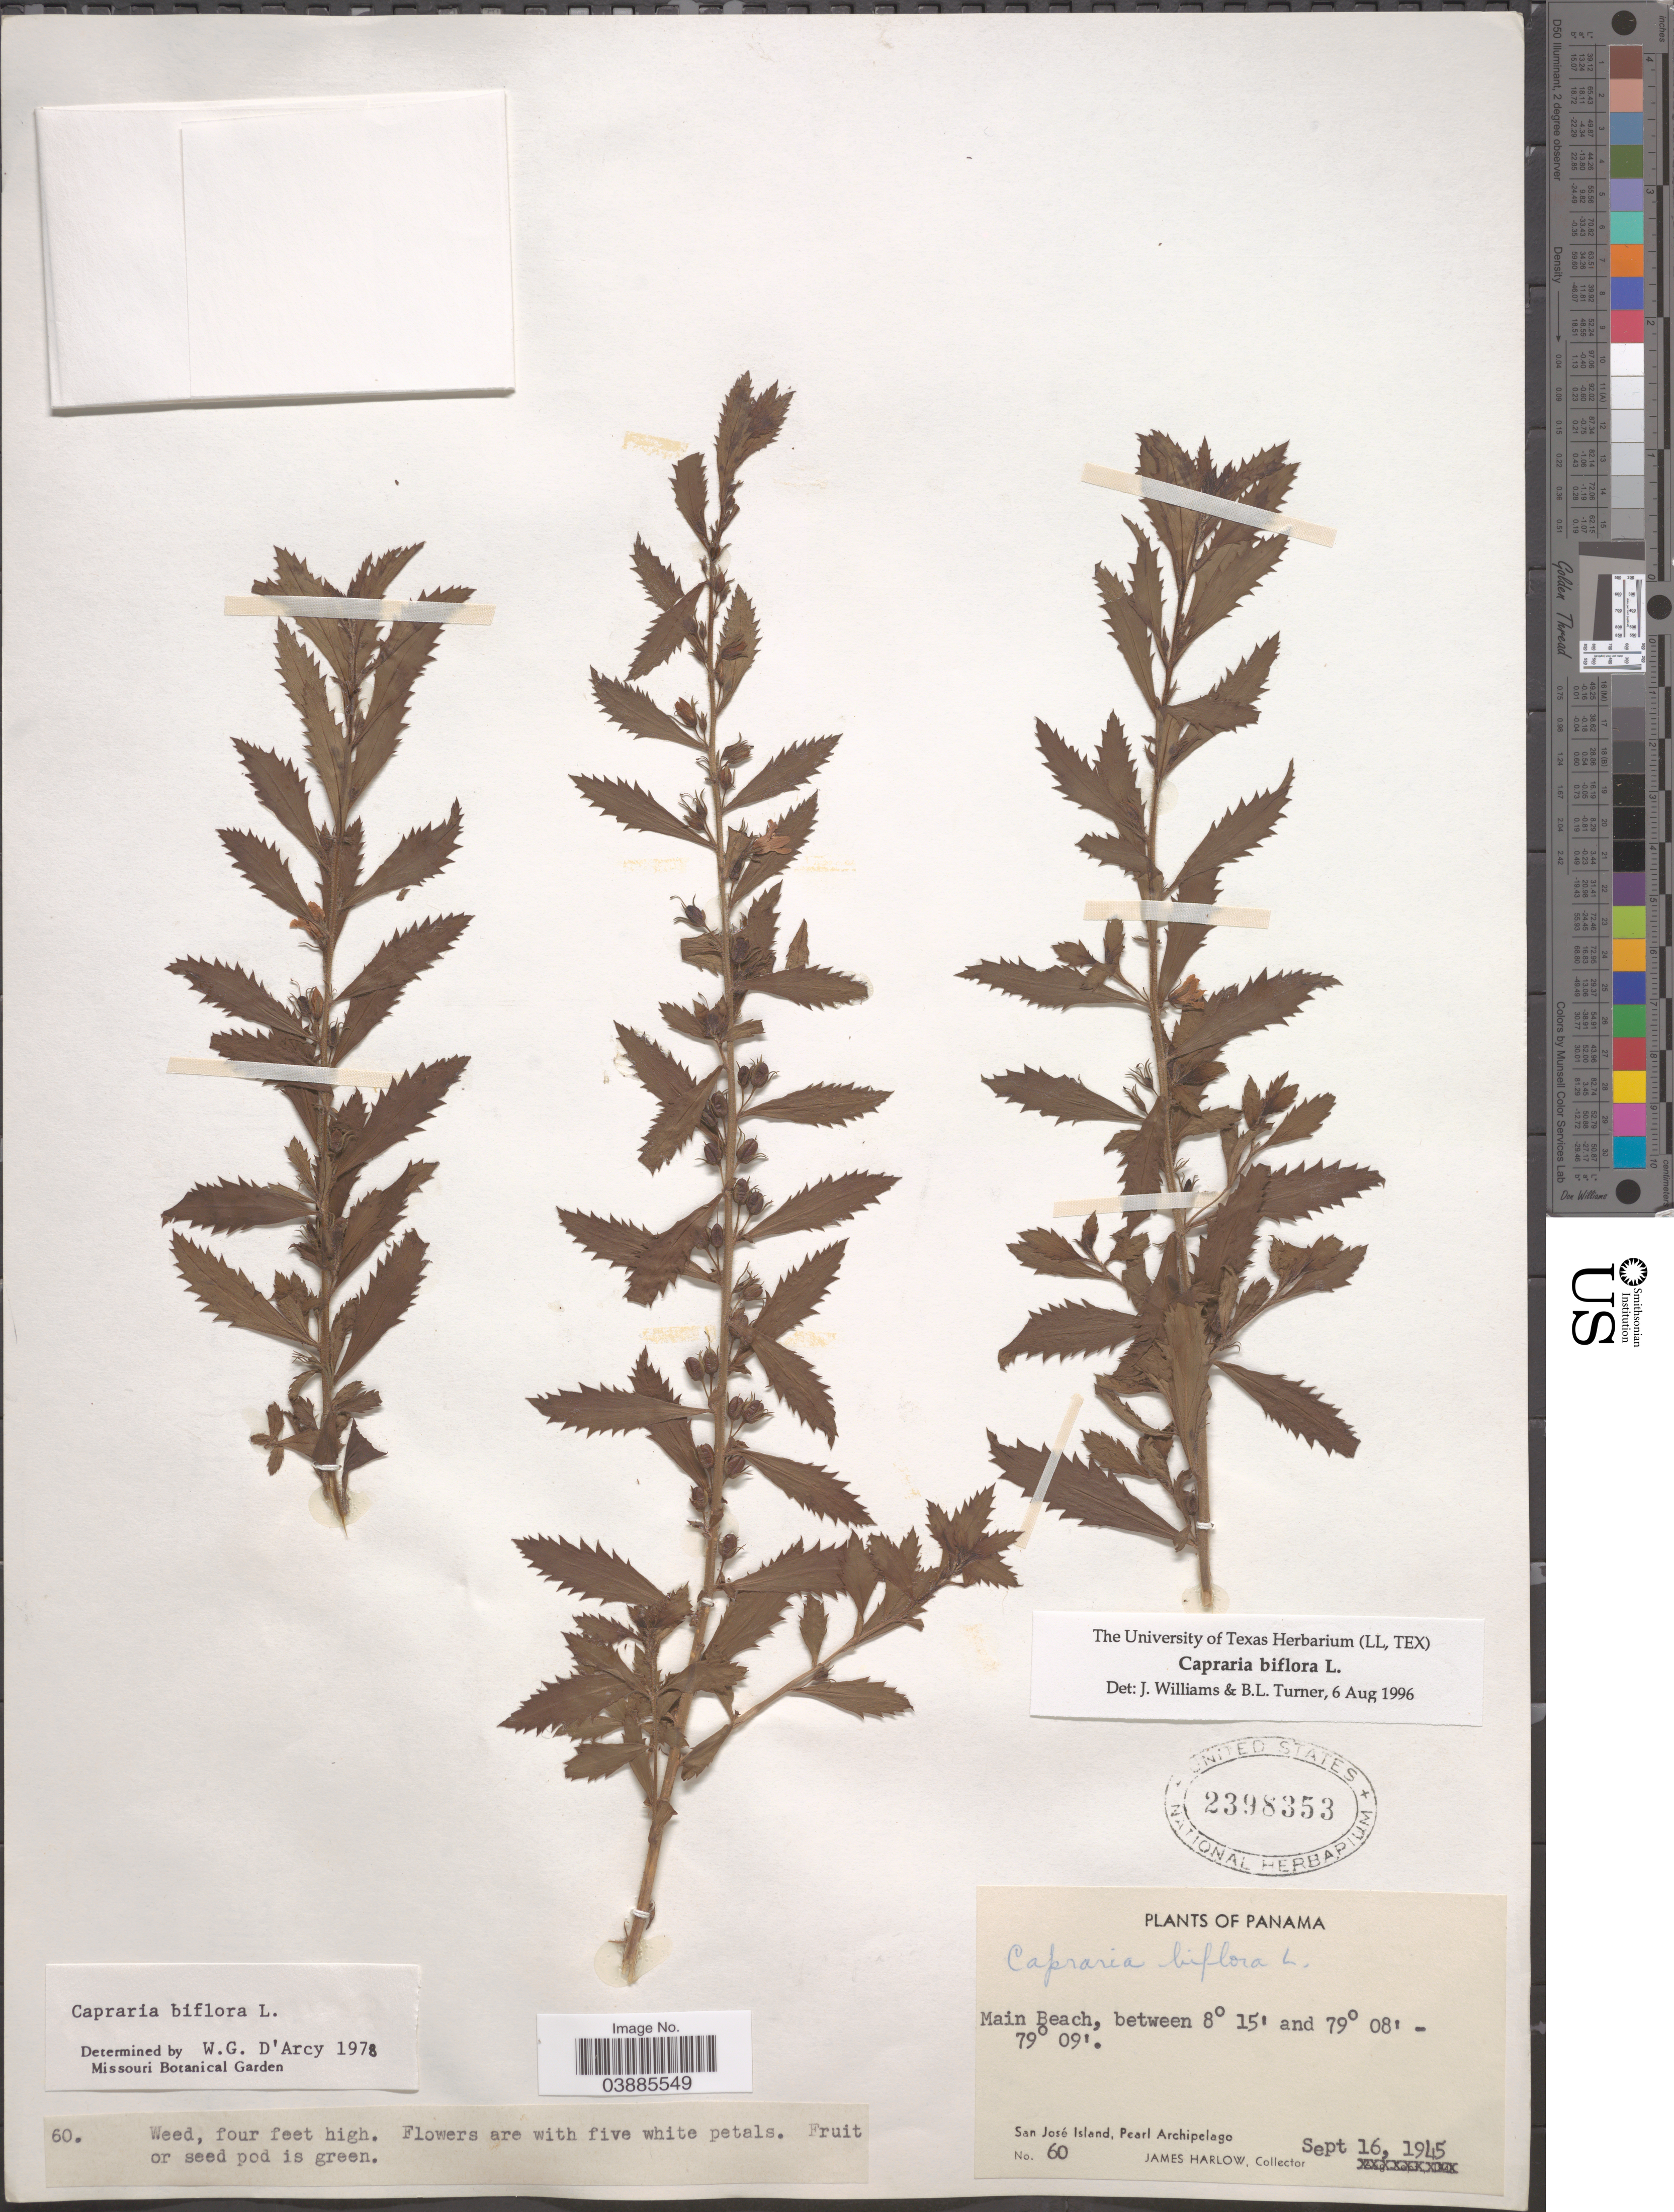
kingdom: Plantae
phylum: Tracheophyta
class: Magnoliopsida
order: Lamiales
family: Scrophulariaceae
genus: Capraria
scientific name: Capraria biflora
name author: L.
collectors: J. Harlow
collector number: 60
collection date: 1945-09-16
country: Panama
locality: Main Beach. San José Island, Pearl Archipelago.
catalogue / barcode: US 2398353